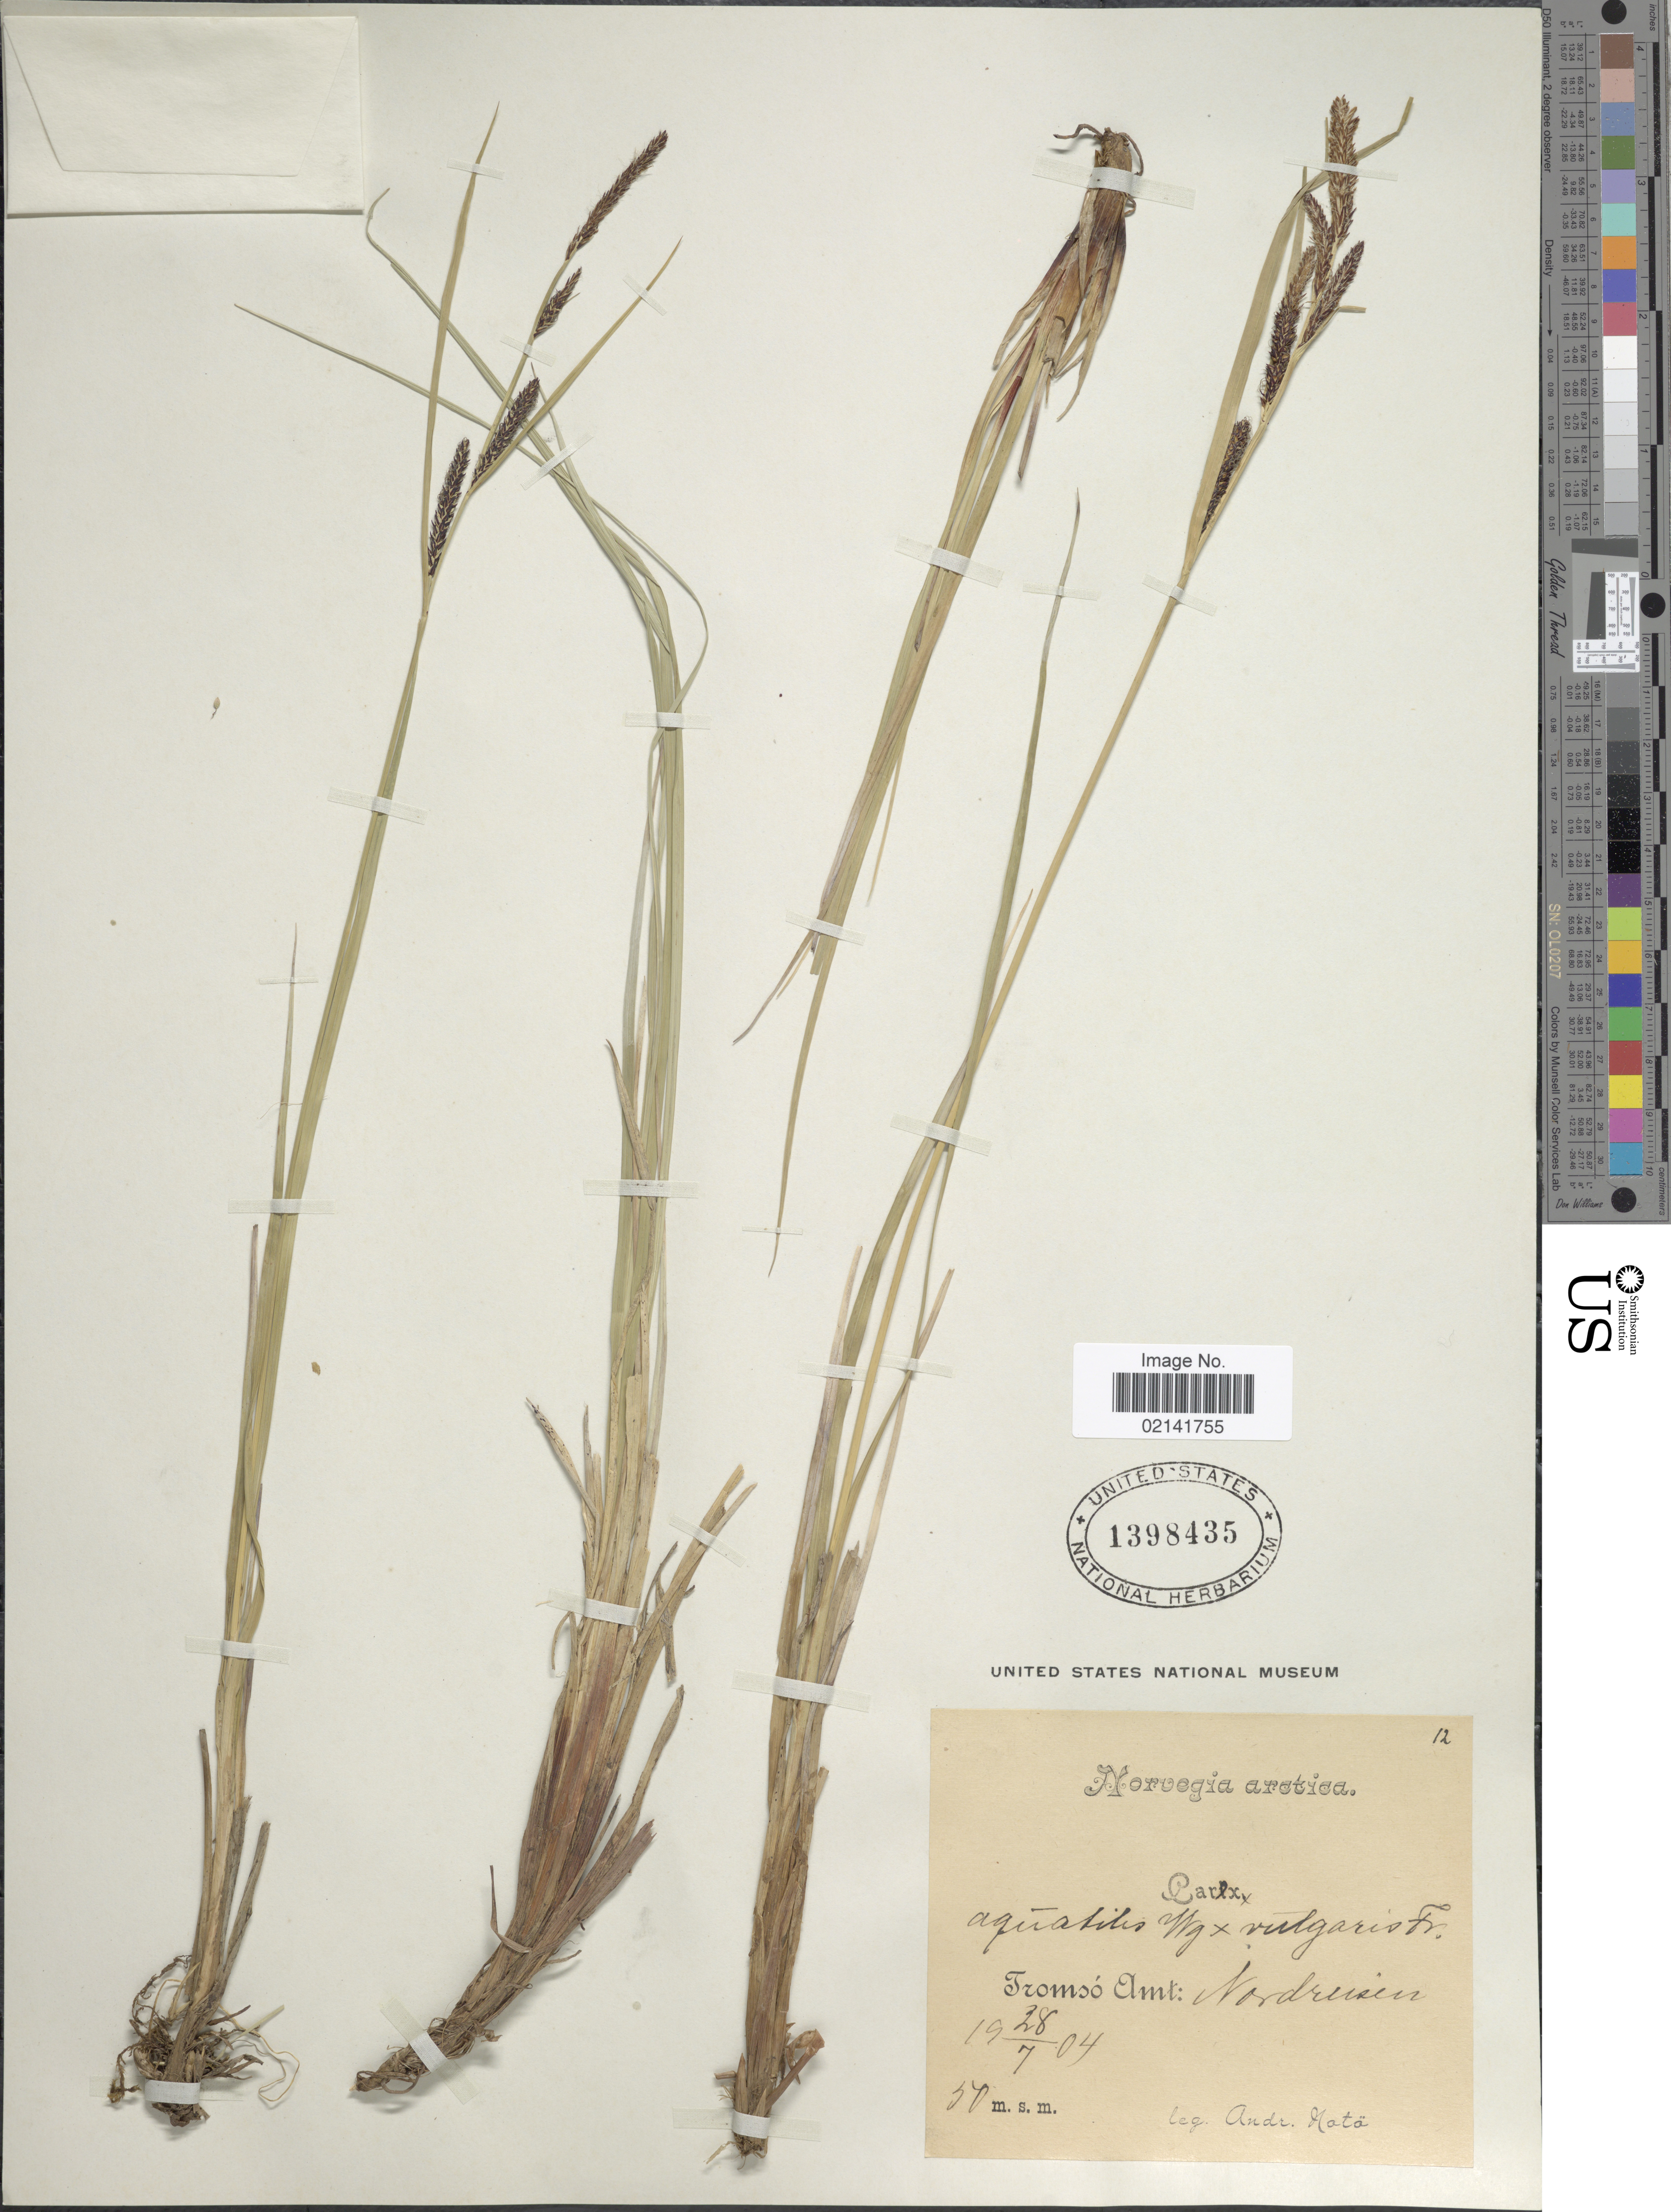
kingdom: Plantae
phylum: Tracheophyta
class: Liliopsida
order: Poales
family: Cyperaceae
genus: Carex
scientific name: Carex aquatilis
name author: Wahlenb.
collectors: A. Noto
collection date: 1904-07-28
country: Norway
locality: Norvegia, Tromso Amt: Nordreisen.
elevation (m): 50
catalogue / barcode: US 1398435